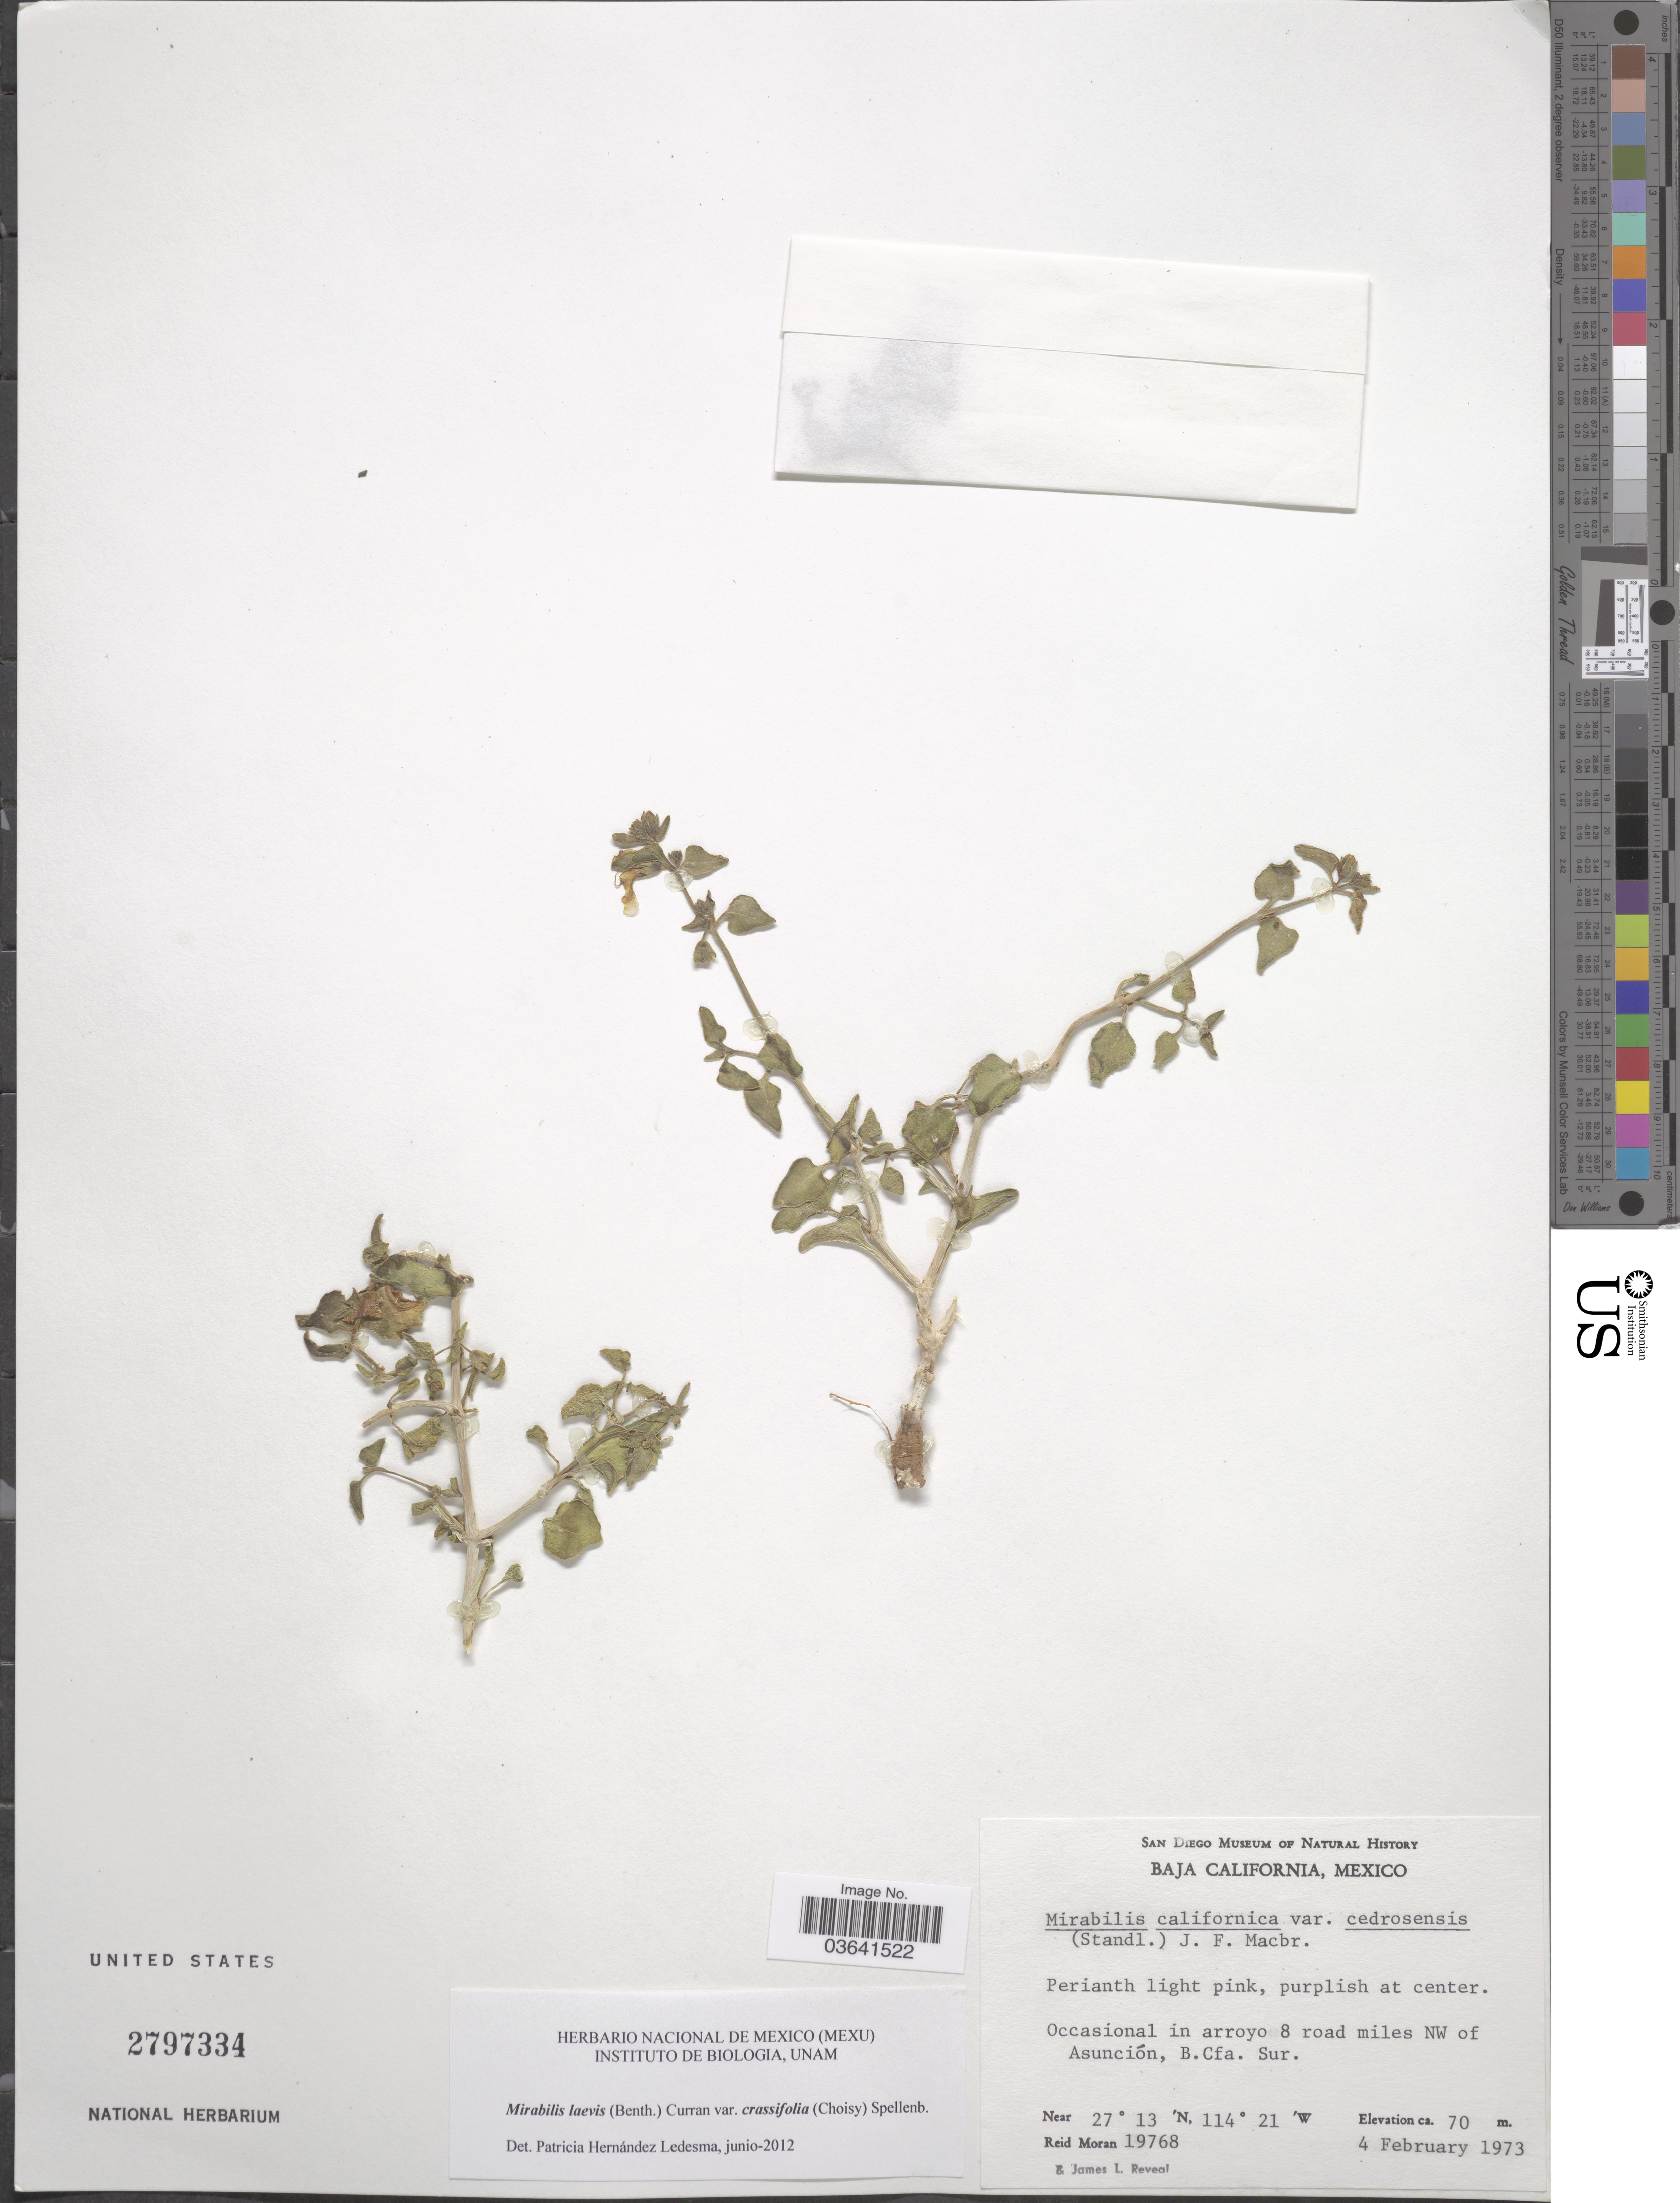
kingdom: Plantae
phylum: Tracheophyta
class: Magnoliopsida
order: Caryophyllales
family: Nyctaginaceae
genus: Mirabilis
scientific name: Mirabilis laevis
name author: (Benth.) Curran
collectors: R. Moran & J. L. Reveal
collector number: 19768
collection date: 1973-02-04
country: Mexico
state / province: Baja California Sur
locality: Occasional in arroyo 8 road miles NW of Asunción, B.Cfa. Sur.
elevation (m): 70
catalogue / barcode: US 2797334